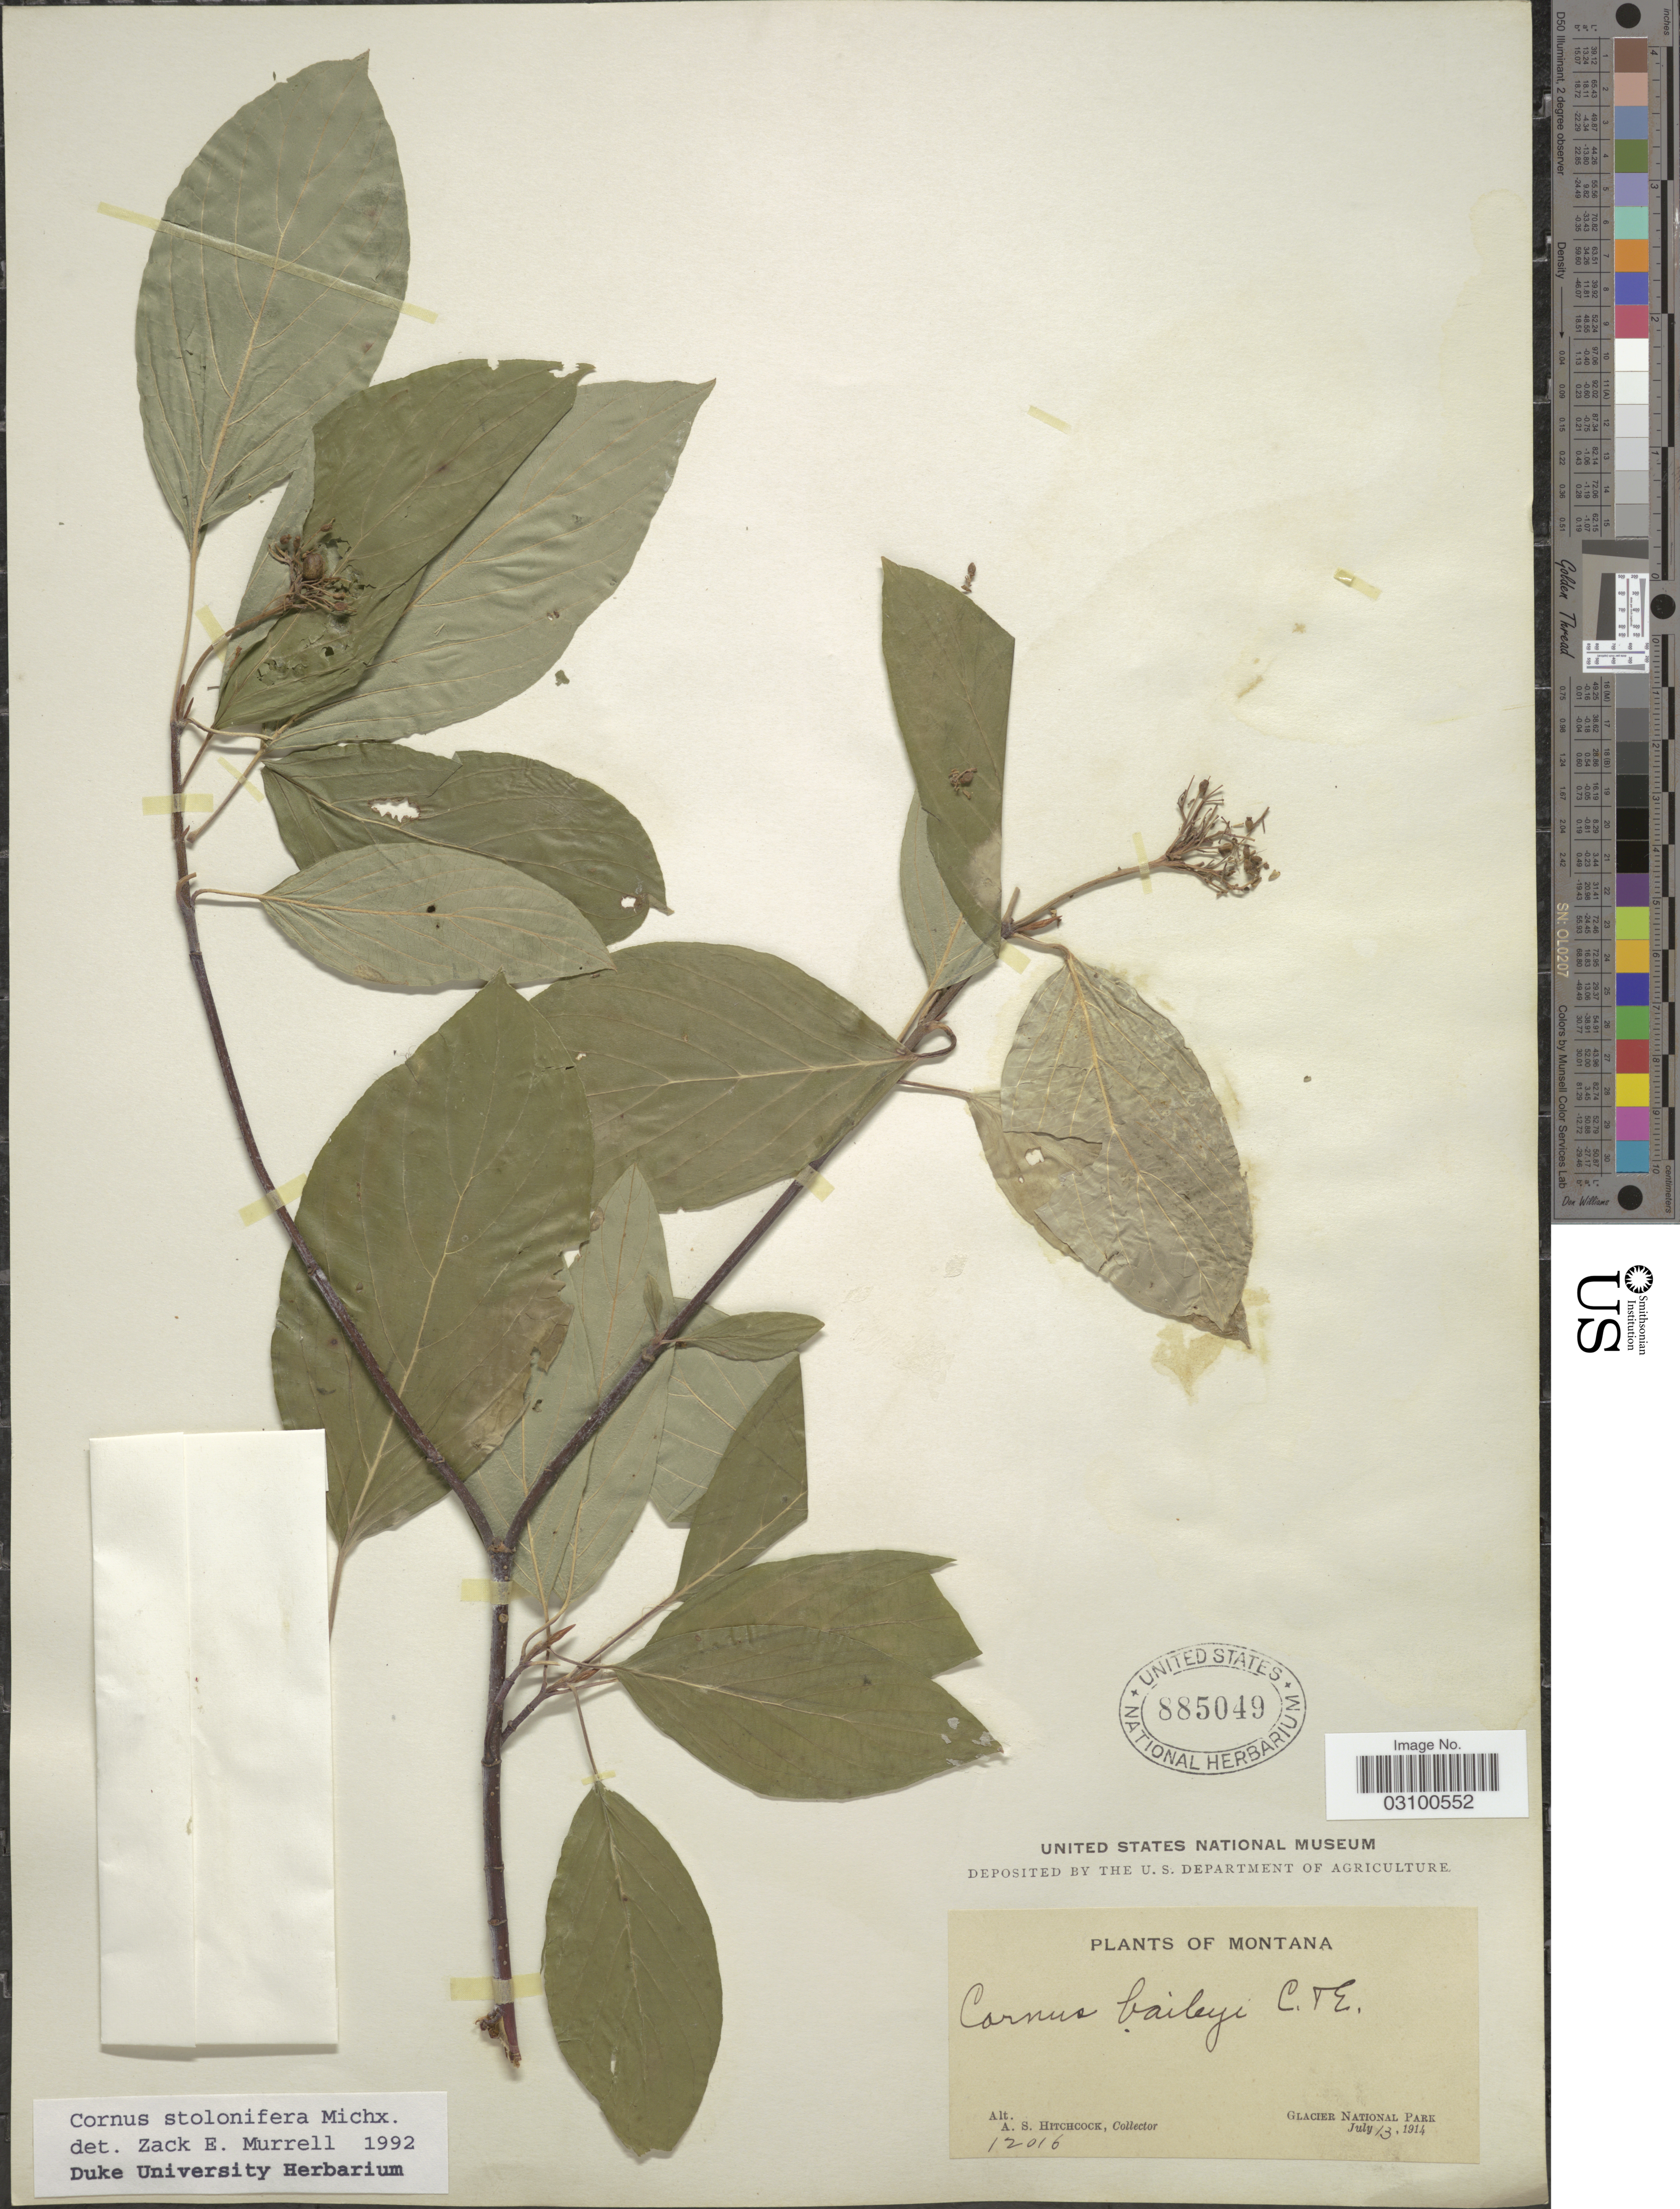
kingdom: Plantae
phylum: Tracheophyta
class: Magnoliopsida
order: Cornales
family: Cornaceae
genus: Cornus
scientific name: Cornus sericea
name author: L.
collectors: A. S. Hitchcock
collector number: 12016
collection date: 1914-07-13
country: United States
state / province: Montana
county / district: Flathead / Glacier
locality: Glacier National Park.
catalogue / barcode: US 885049